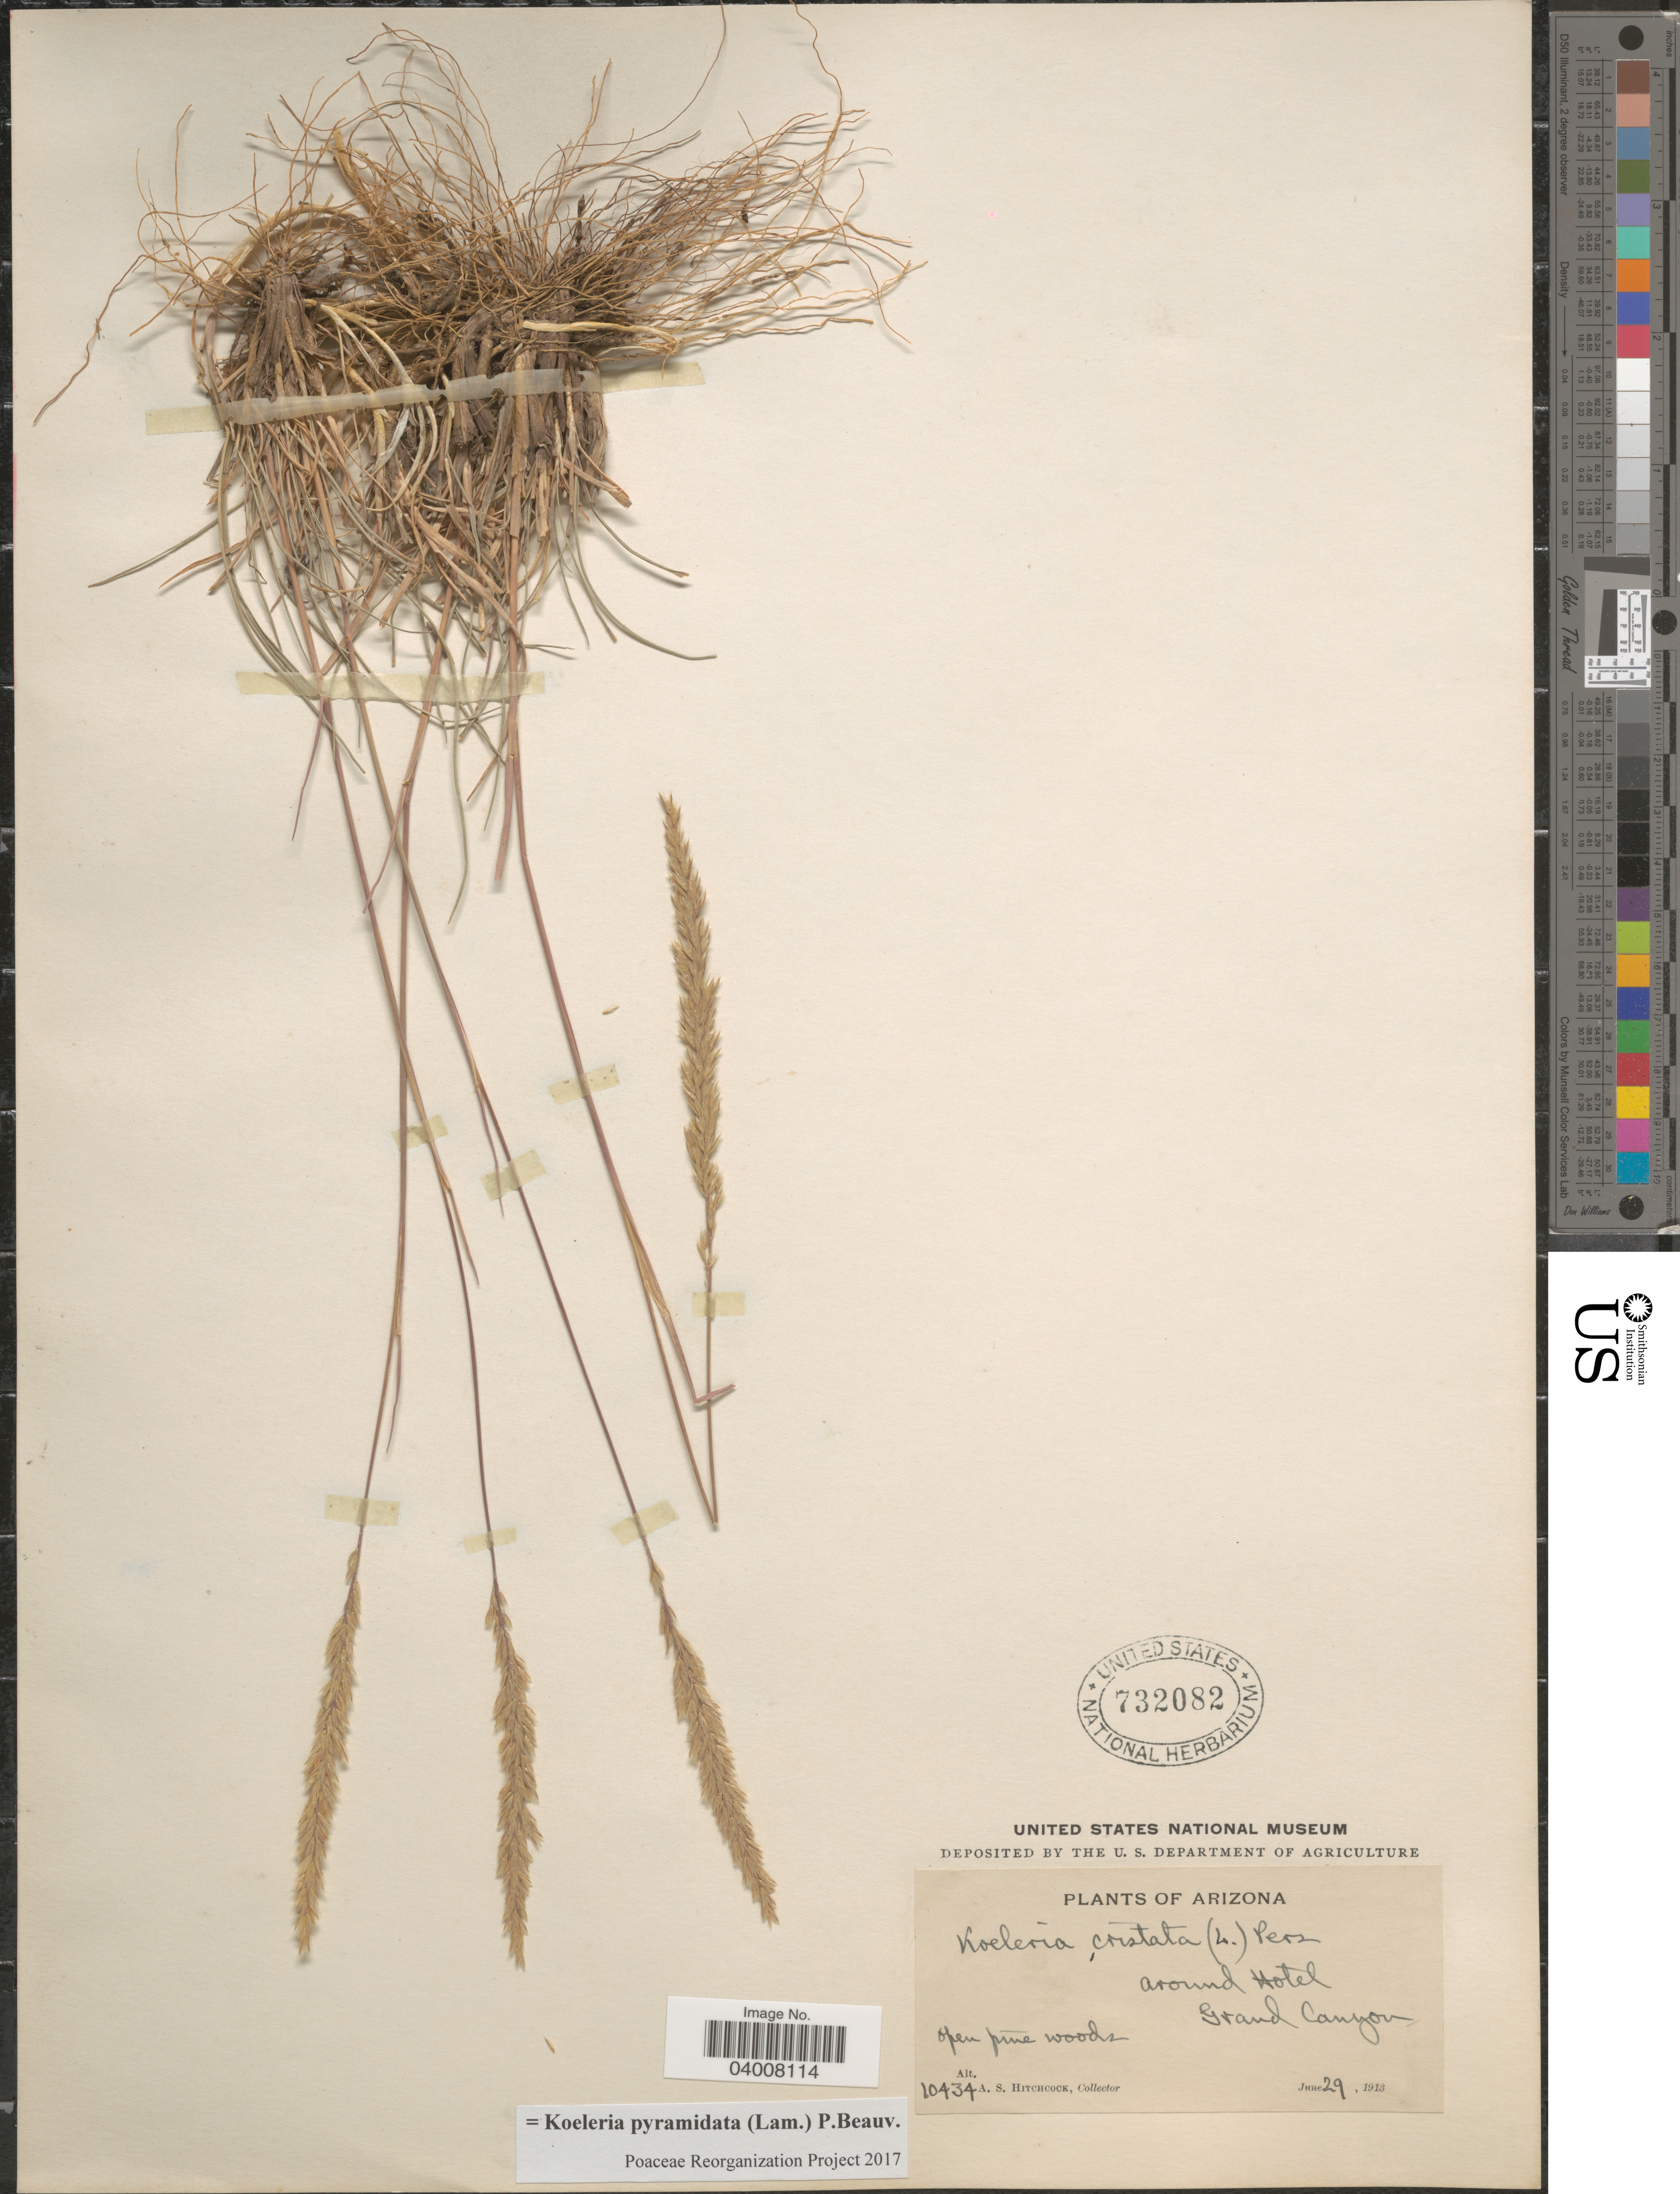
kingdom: Plantae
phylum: Tracheophyta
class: Liliopsida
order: Poales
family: Poaceae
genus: Koeleria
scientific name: Koeleria pyramidata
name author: (Lam.) P. Beauv.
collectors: A. S. Hitchcock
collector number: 10434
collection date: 1913-06-29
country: United States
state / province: Arizona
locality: Around Hotel. Grand Canyon, open pine woods.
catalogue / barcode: US 732082